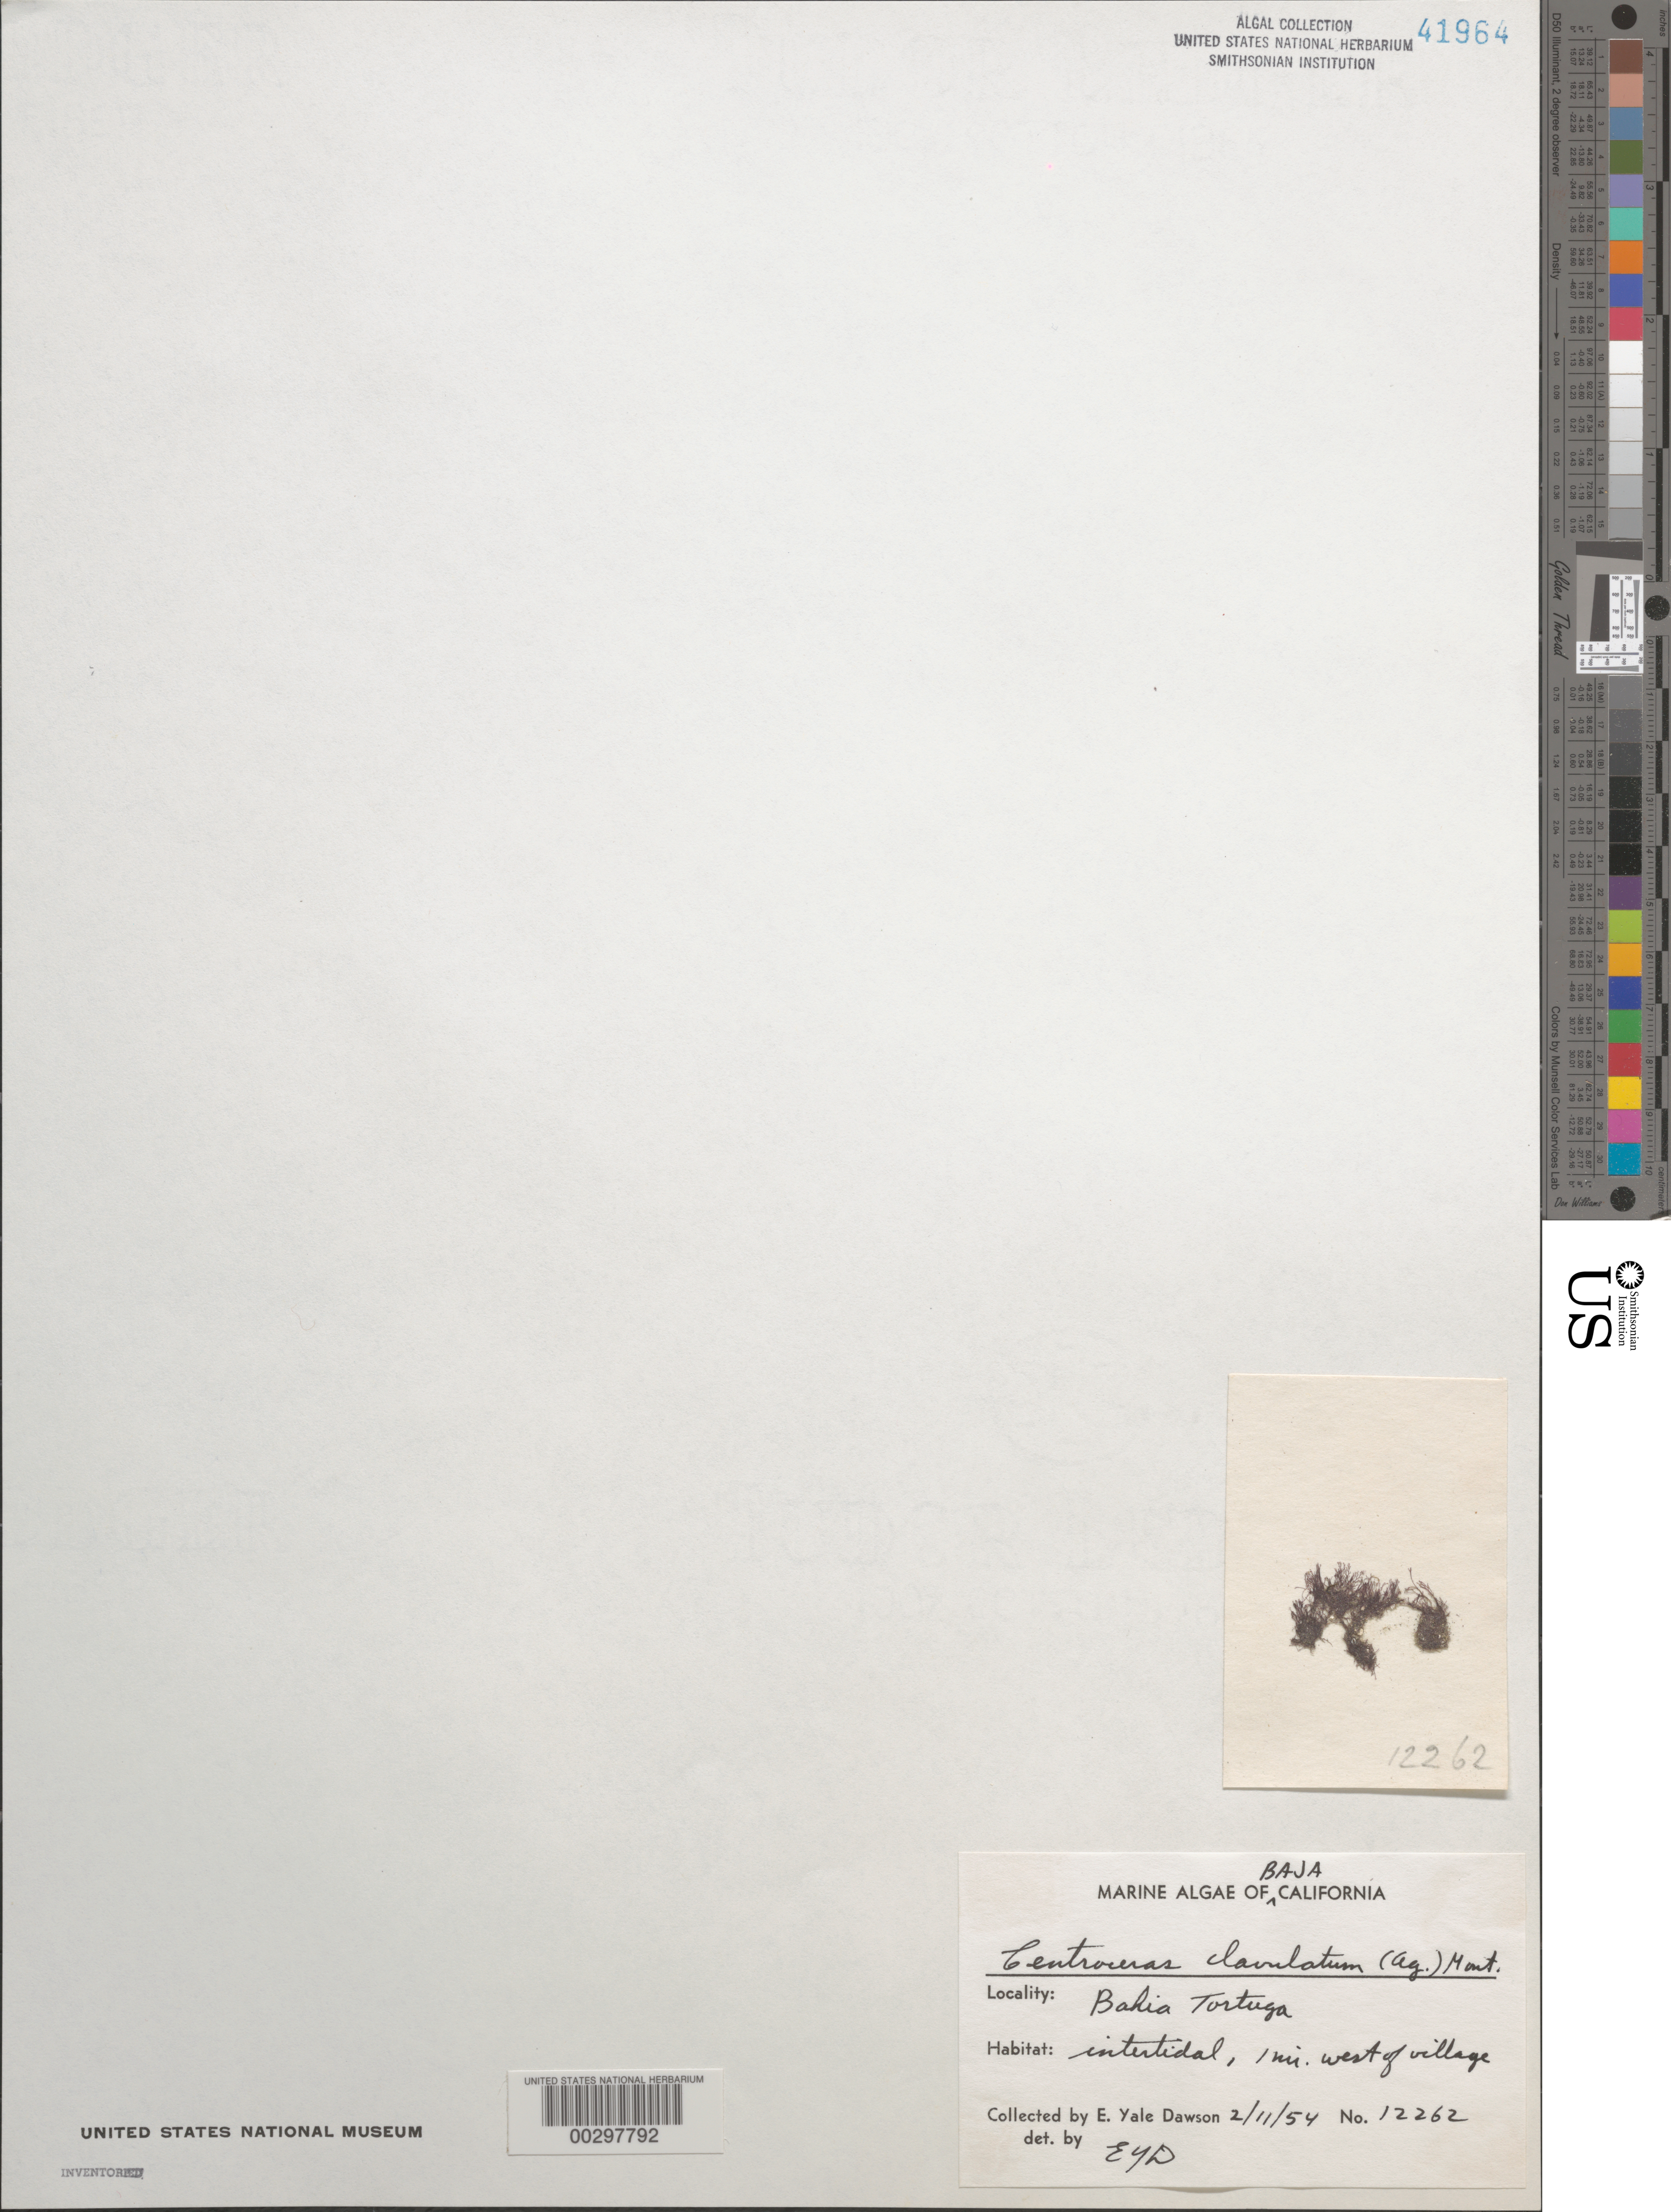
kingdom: Plantae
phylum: Rhodophyta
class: Florideophyceae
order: Ceramiales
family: Ceramiaceae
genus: Centroceras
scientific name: Centroceras clavulatum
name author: (C. Agardh) Mont.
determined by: Dawson, E. Y.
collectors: E. Y. Dawson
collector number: EYD 12262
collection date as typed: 11 Feb 1954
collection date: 1954-02-11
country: Mexico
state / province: Baja California Sur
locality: Bahia Tortuga, 1 mile west of village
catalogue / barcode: US 41964